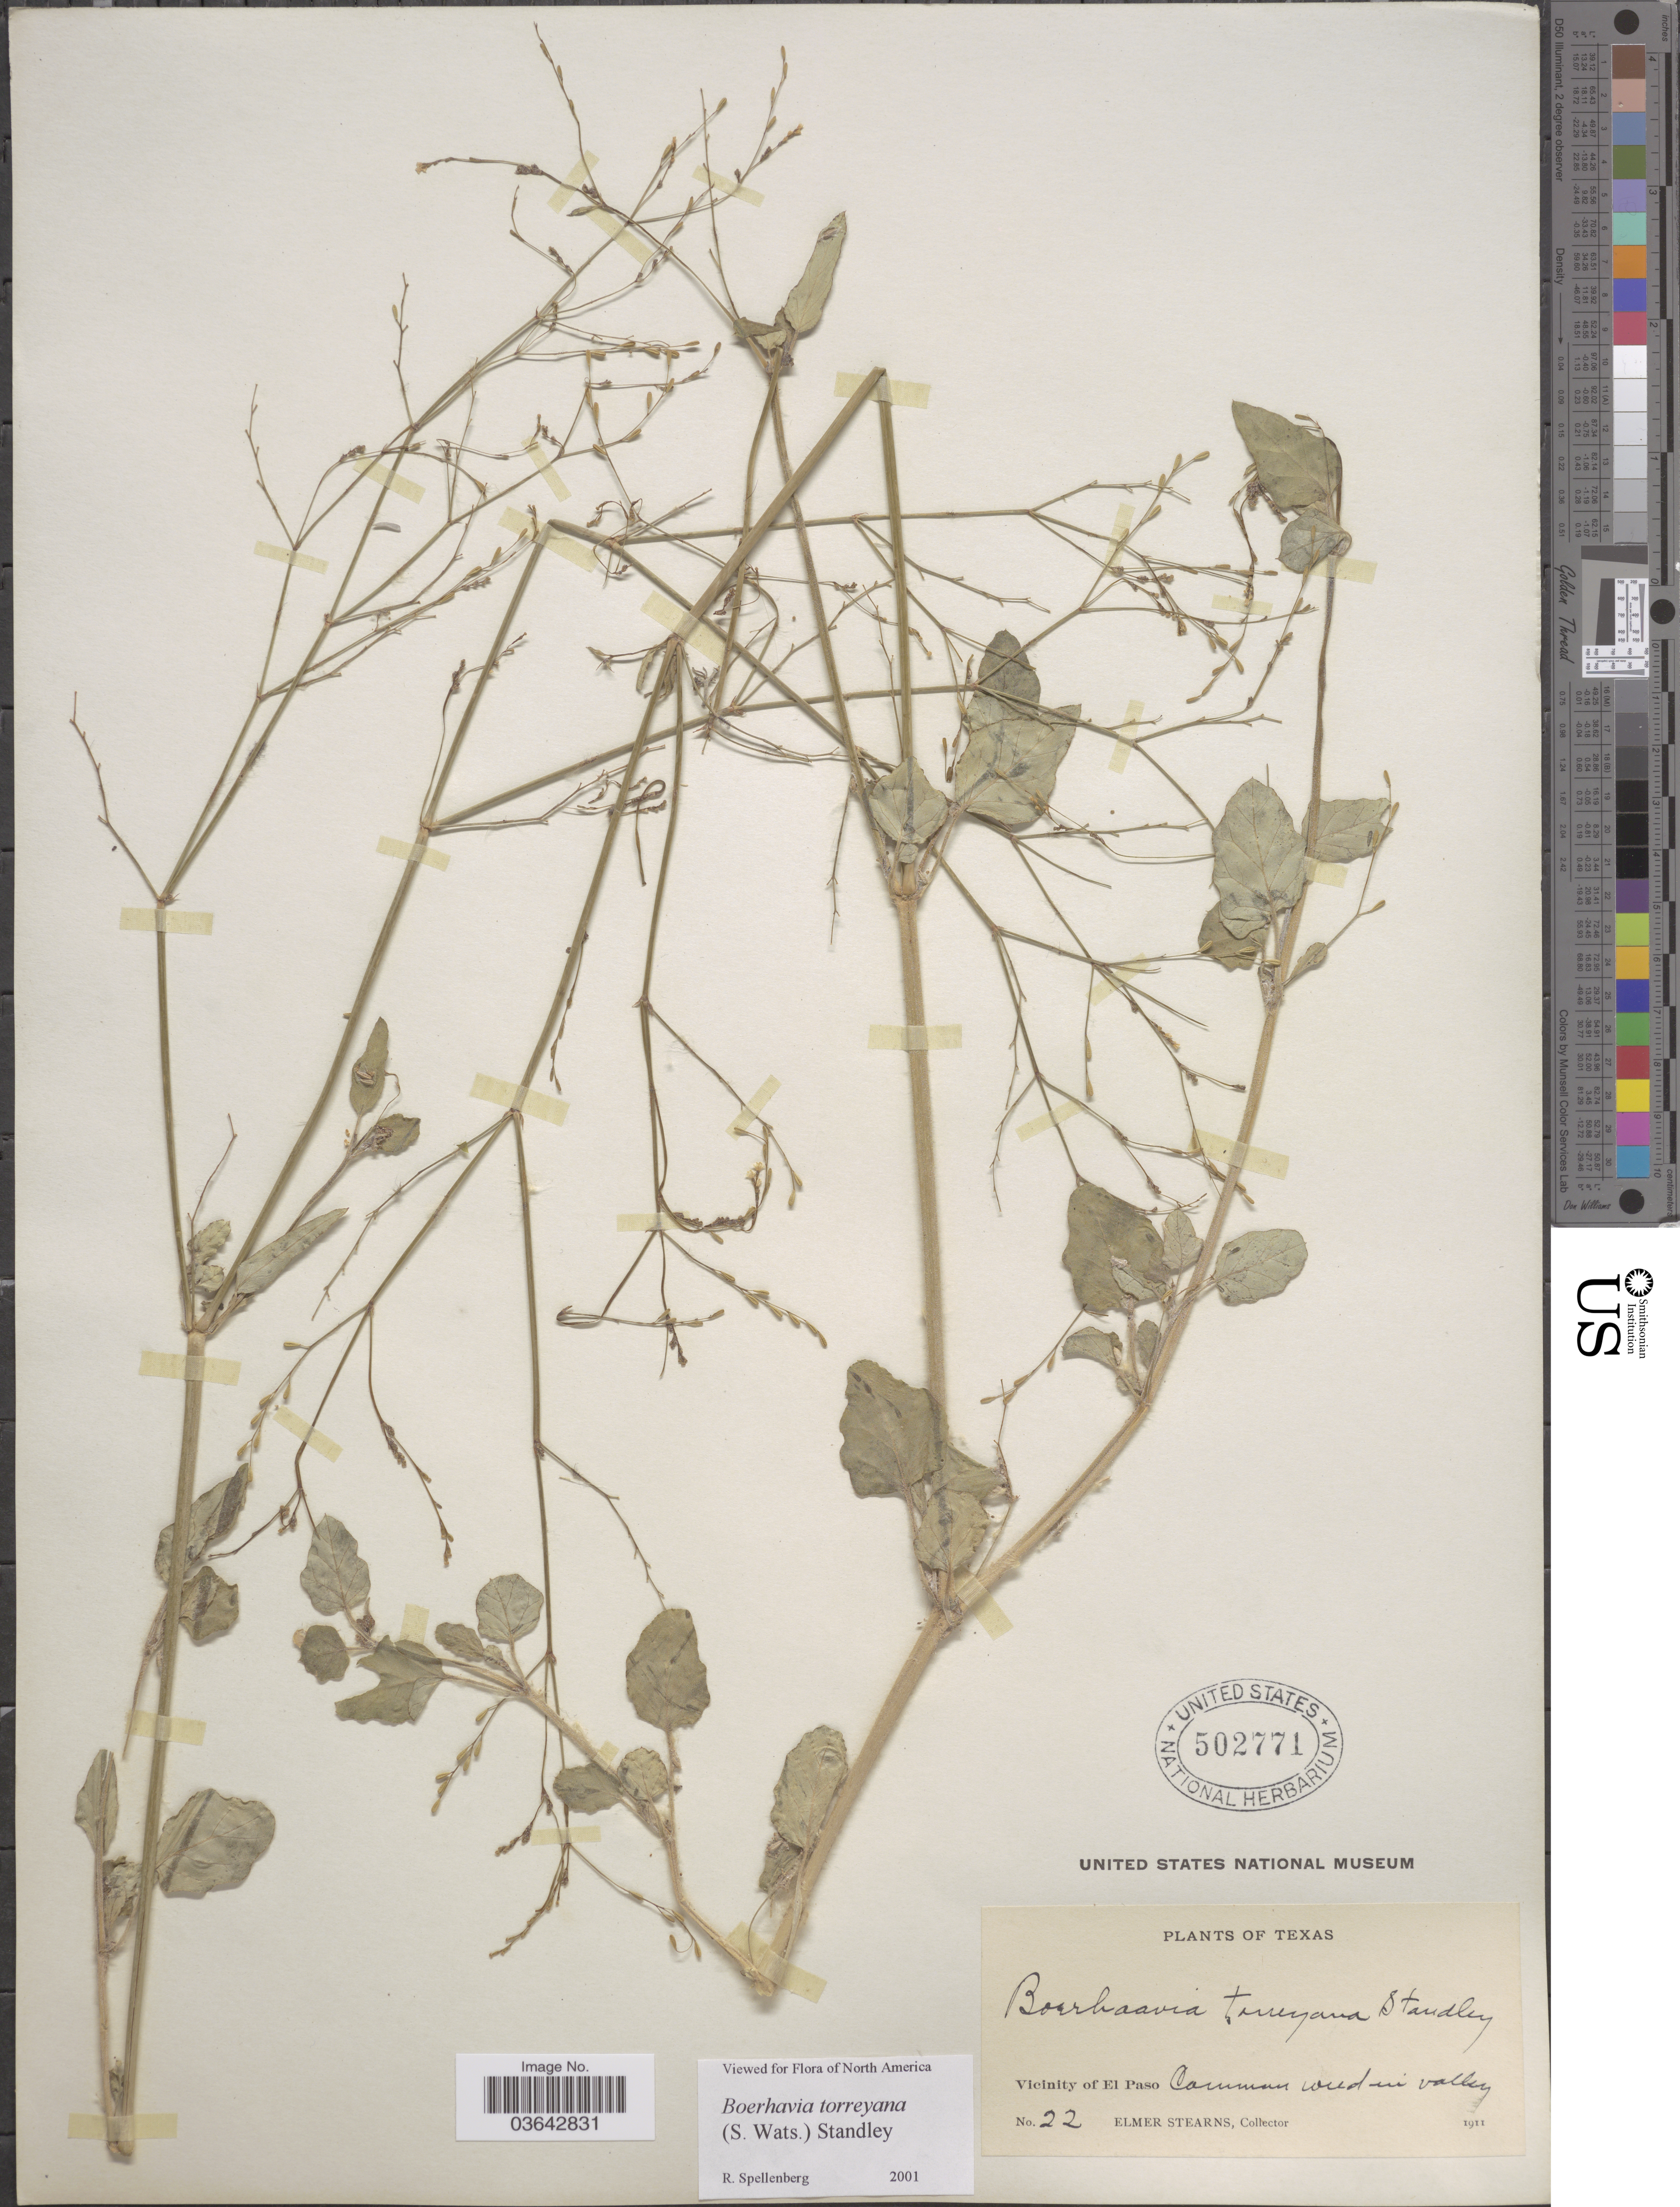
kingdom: Plantae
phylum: Tracheophyta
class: Magnoliopsida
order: Caryophyllales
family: Nyctaginaceae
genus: Boerhavia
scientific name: Boerhavia torreyana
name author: (S. Watson) Standl.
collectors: E. Stearns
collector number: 22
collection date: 1911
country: United States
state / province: Texas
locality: Vicinity of El Paso.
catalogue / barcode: US 502771